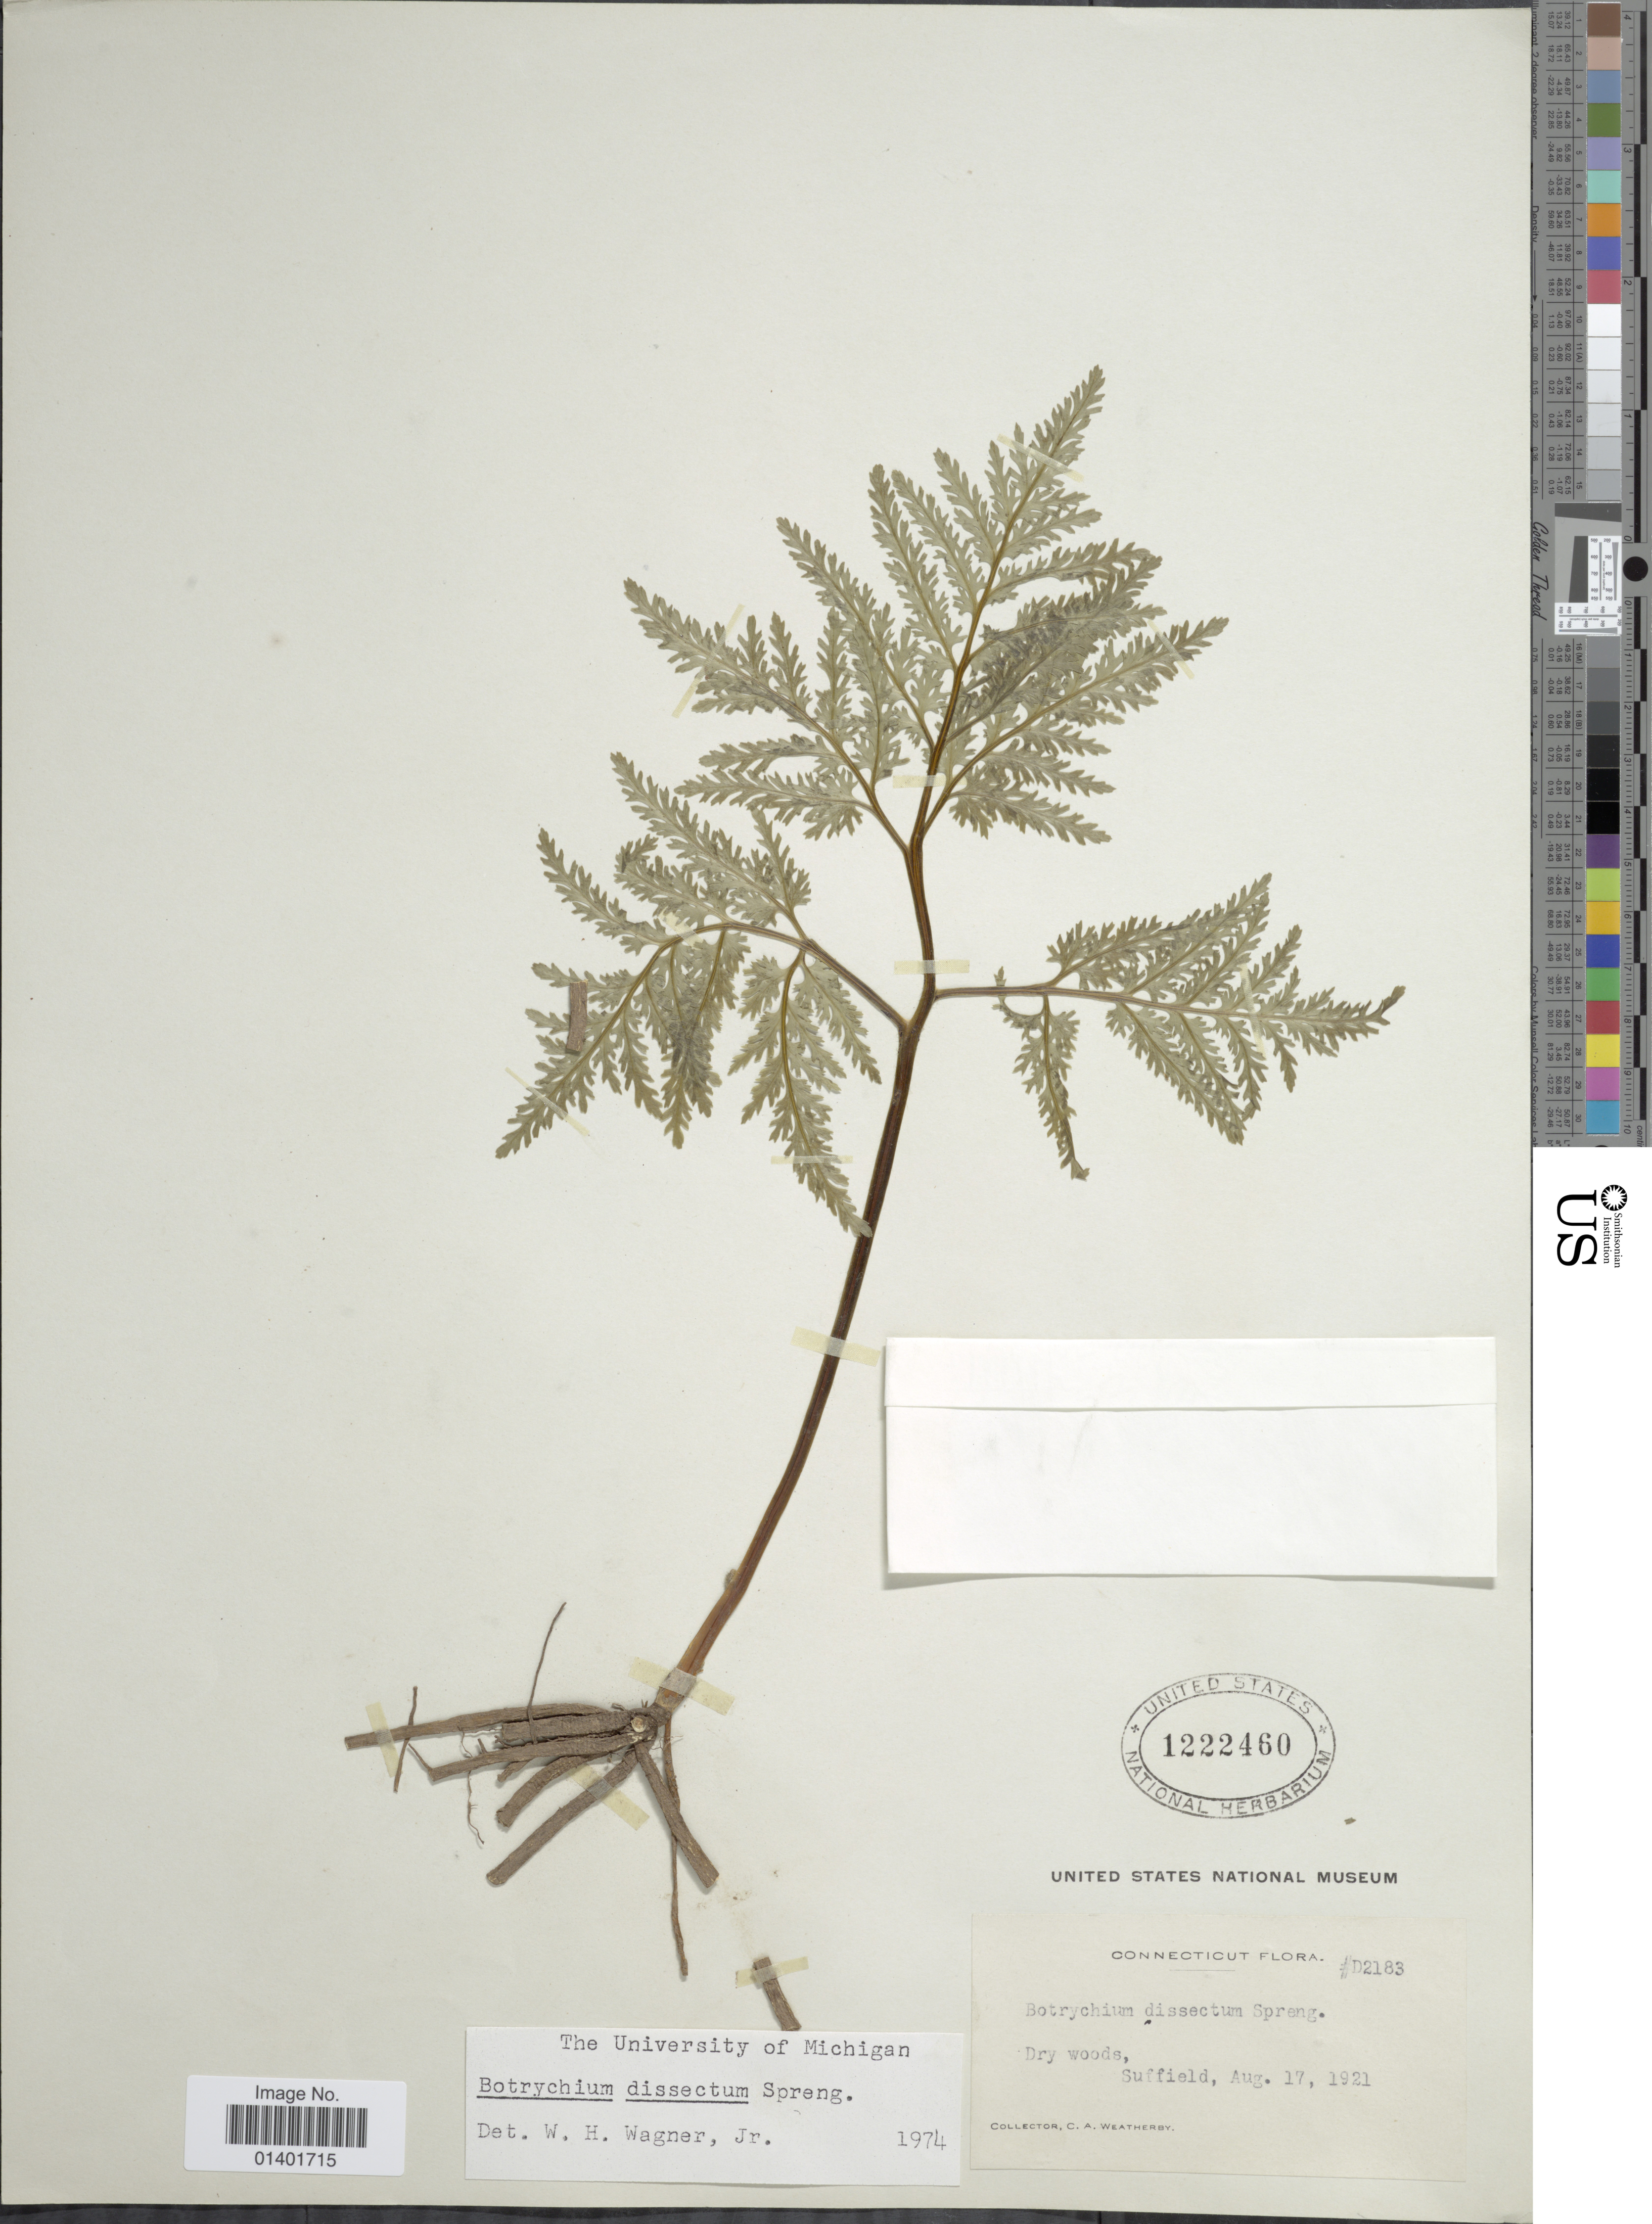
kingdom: Plantae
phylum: Tracheophyta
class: Polypodiopsida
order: Ophioglossales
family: Ophioglossaceae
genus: Botrychium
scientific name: Botrychium dissectum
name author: Spreng.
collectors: C. A. Weatherby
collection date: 1921-08-17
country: United States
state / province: Connecticut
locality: Suffield.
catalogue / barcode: US 1222460